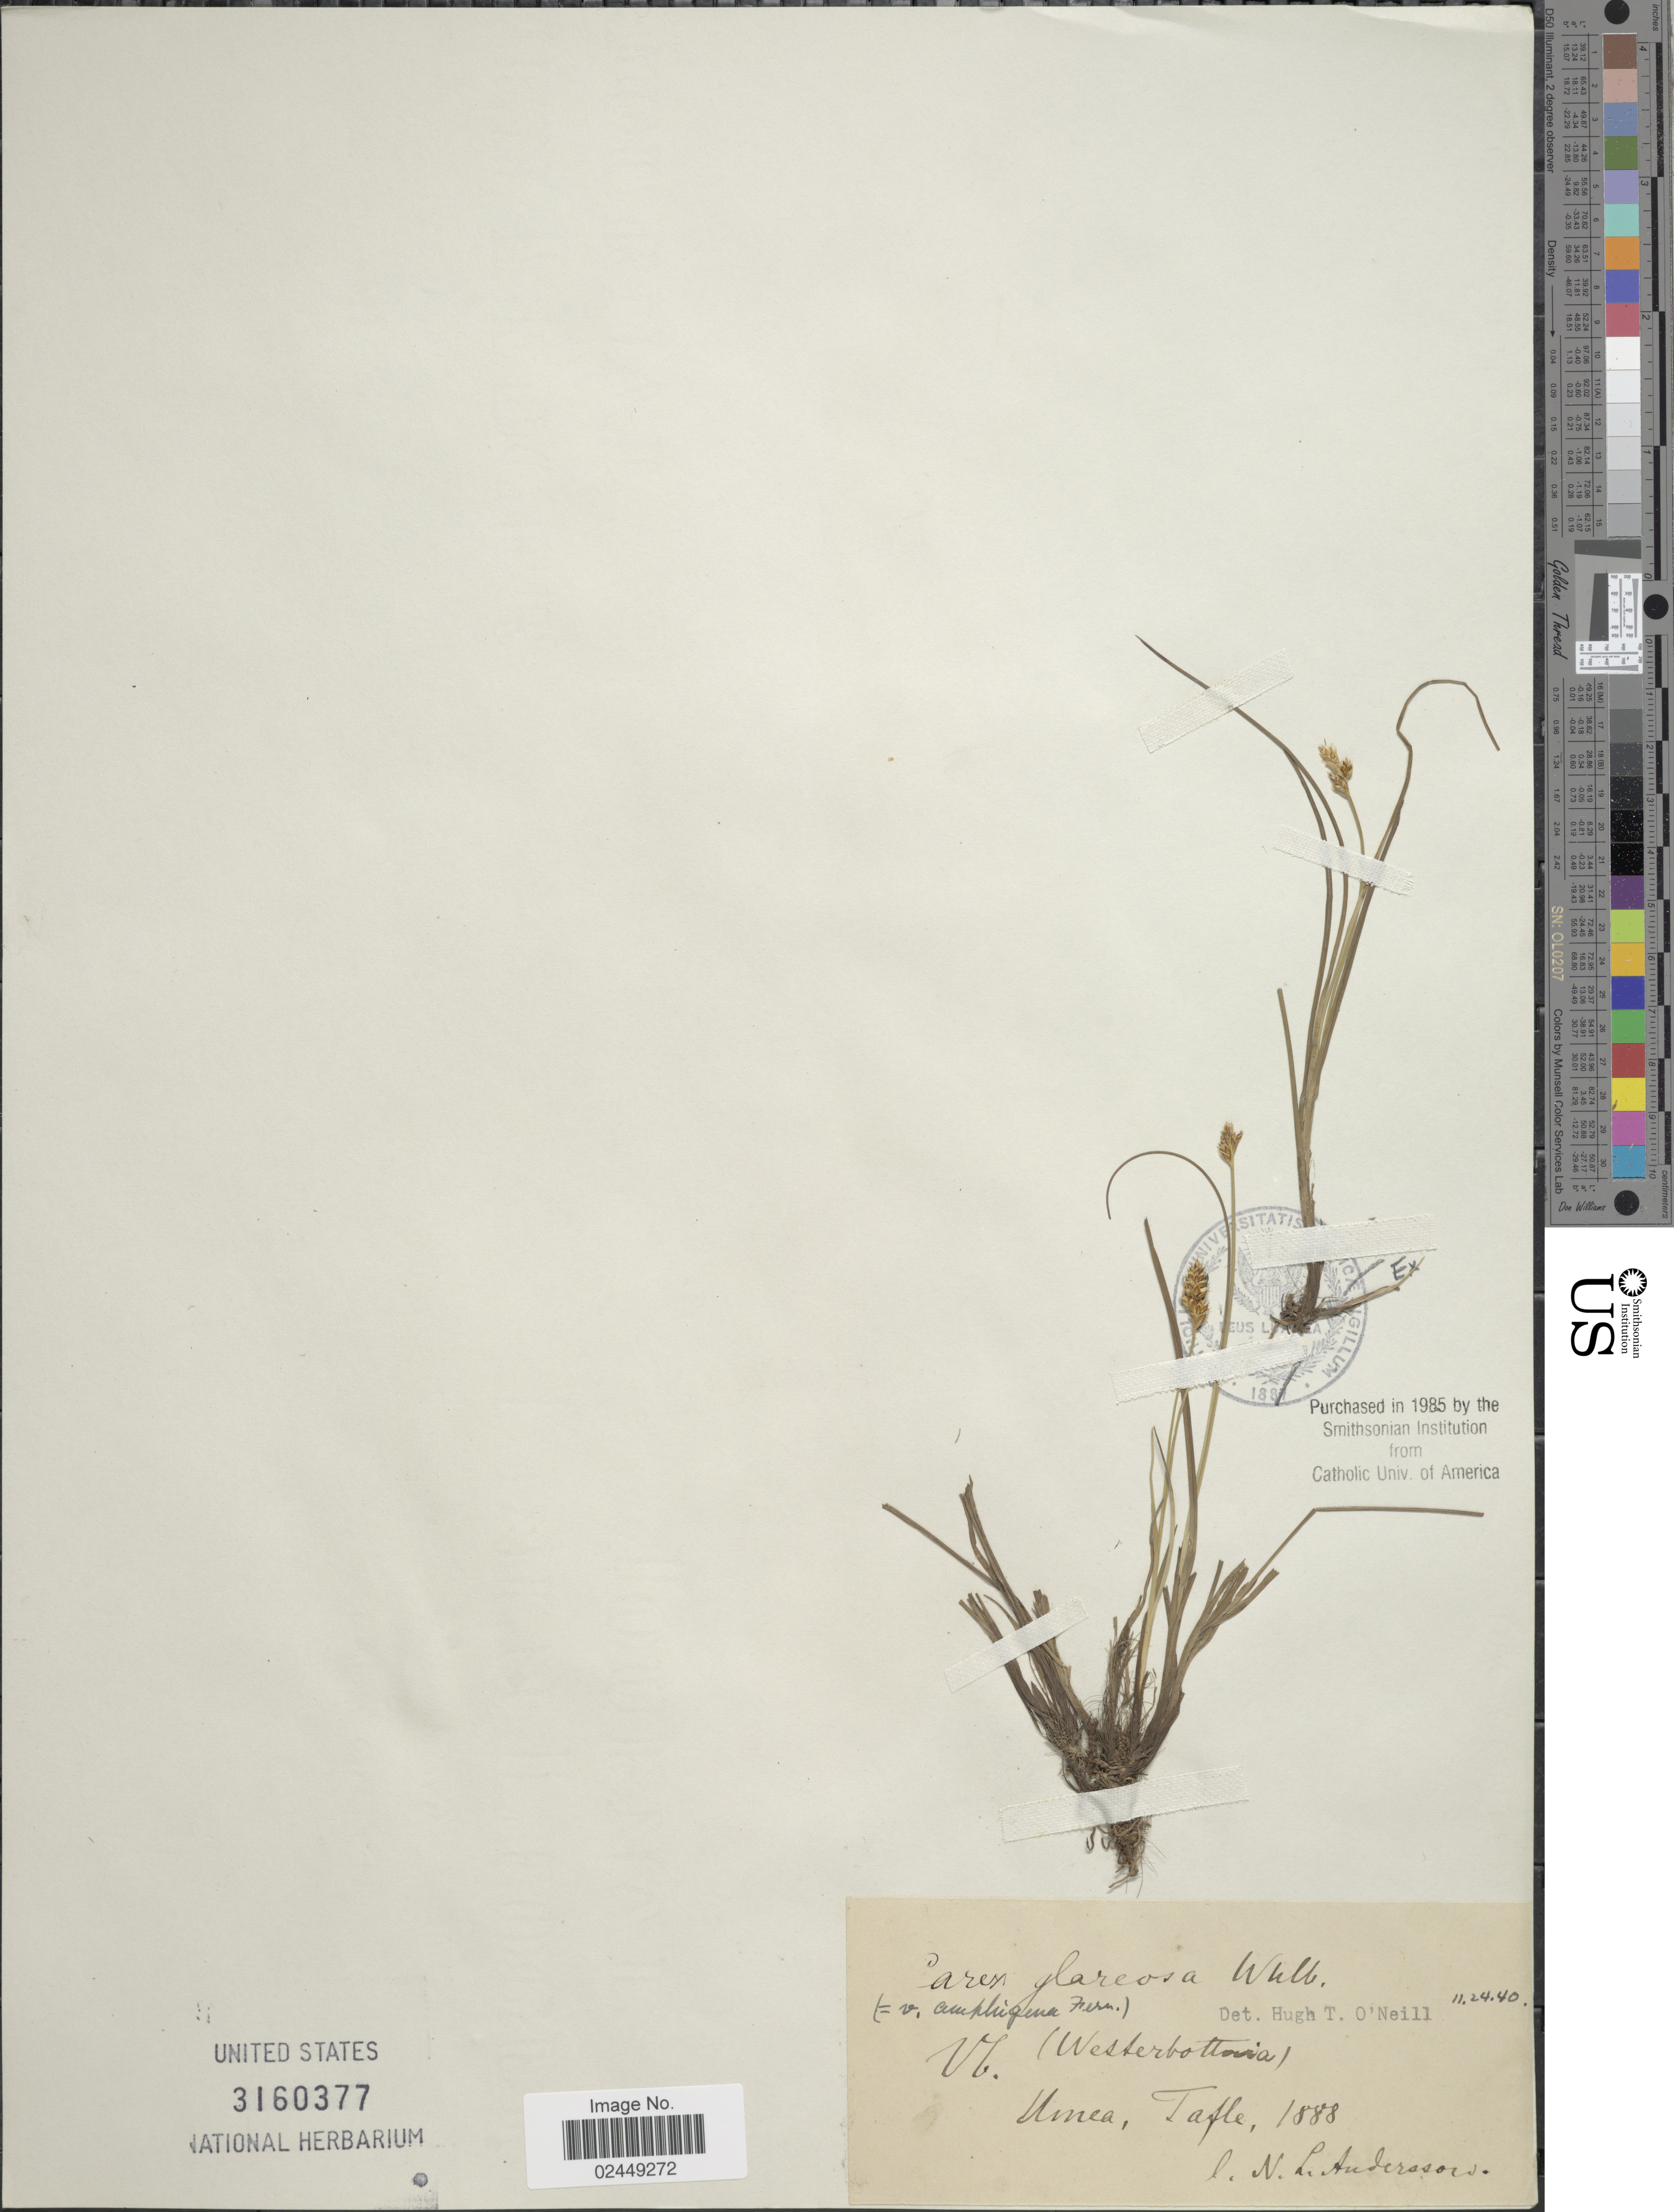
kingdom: Plantae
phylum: Tracheophyta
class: Liliopsida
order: Poales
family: Cyperaceae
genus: Carex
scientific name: Carex glareosa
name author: Schkuhr ex Wahlenb.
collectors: N. Andersson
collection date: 1888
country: Sweden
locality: Umea, Tafle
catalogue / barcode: US 3160377